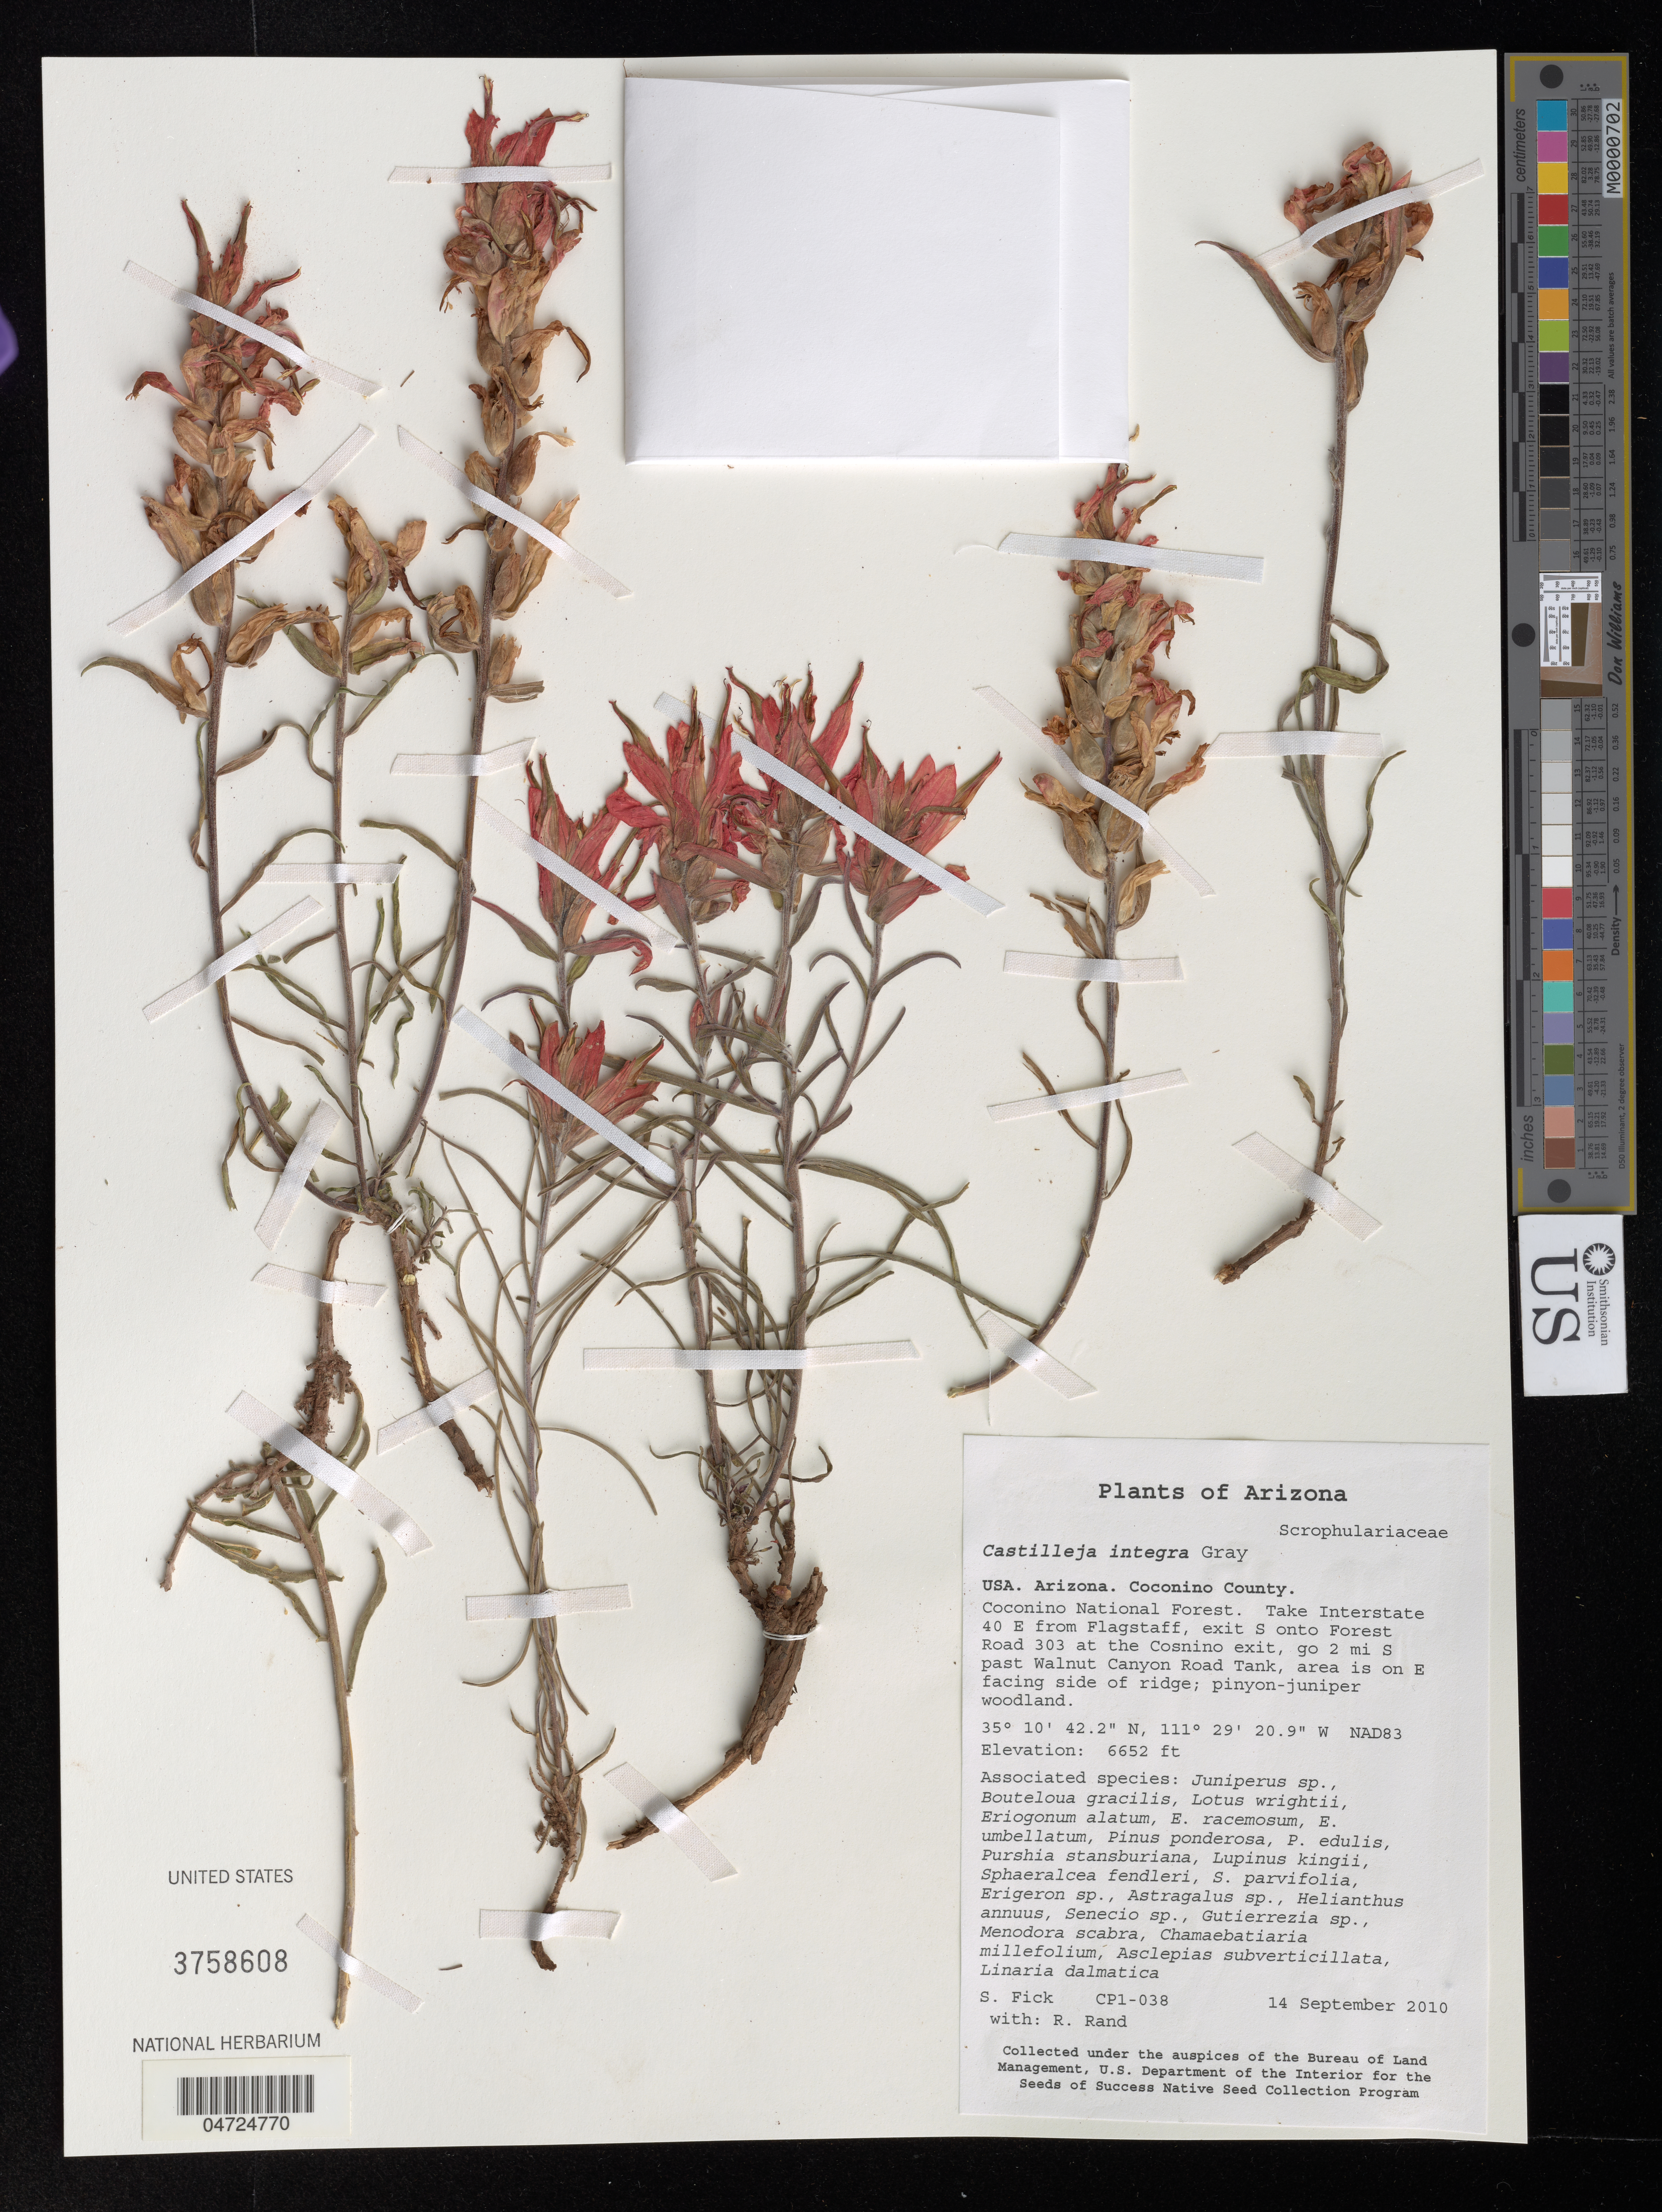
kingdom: Plantae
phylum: Tracheophyta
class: Magnoliopsida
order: Lamiales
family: Orobanchaceae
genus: Castilleja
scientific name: Castilleja integra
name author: A. Gray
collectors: S. Fick & R. Rand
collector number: CP1-038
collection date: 2010-09-14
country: United States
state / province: Arizona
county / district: Coconino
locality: Coconino County. Coconino National Forest. Take Interstate 40 E from Flagstaff, exit S onto Forest Road 303 at the Cosnino exit, go 2 mi S past Walnut Canyon Road Tank, area is on E facing side of ridge. NAD83.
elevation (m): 2028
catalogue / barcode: US 3758608